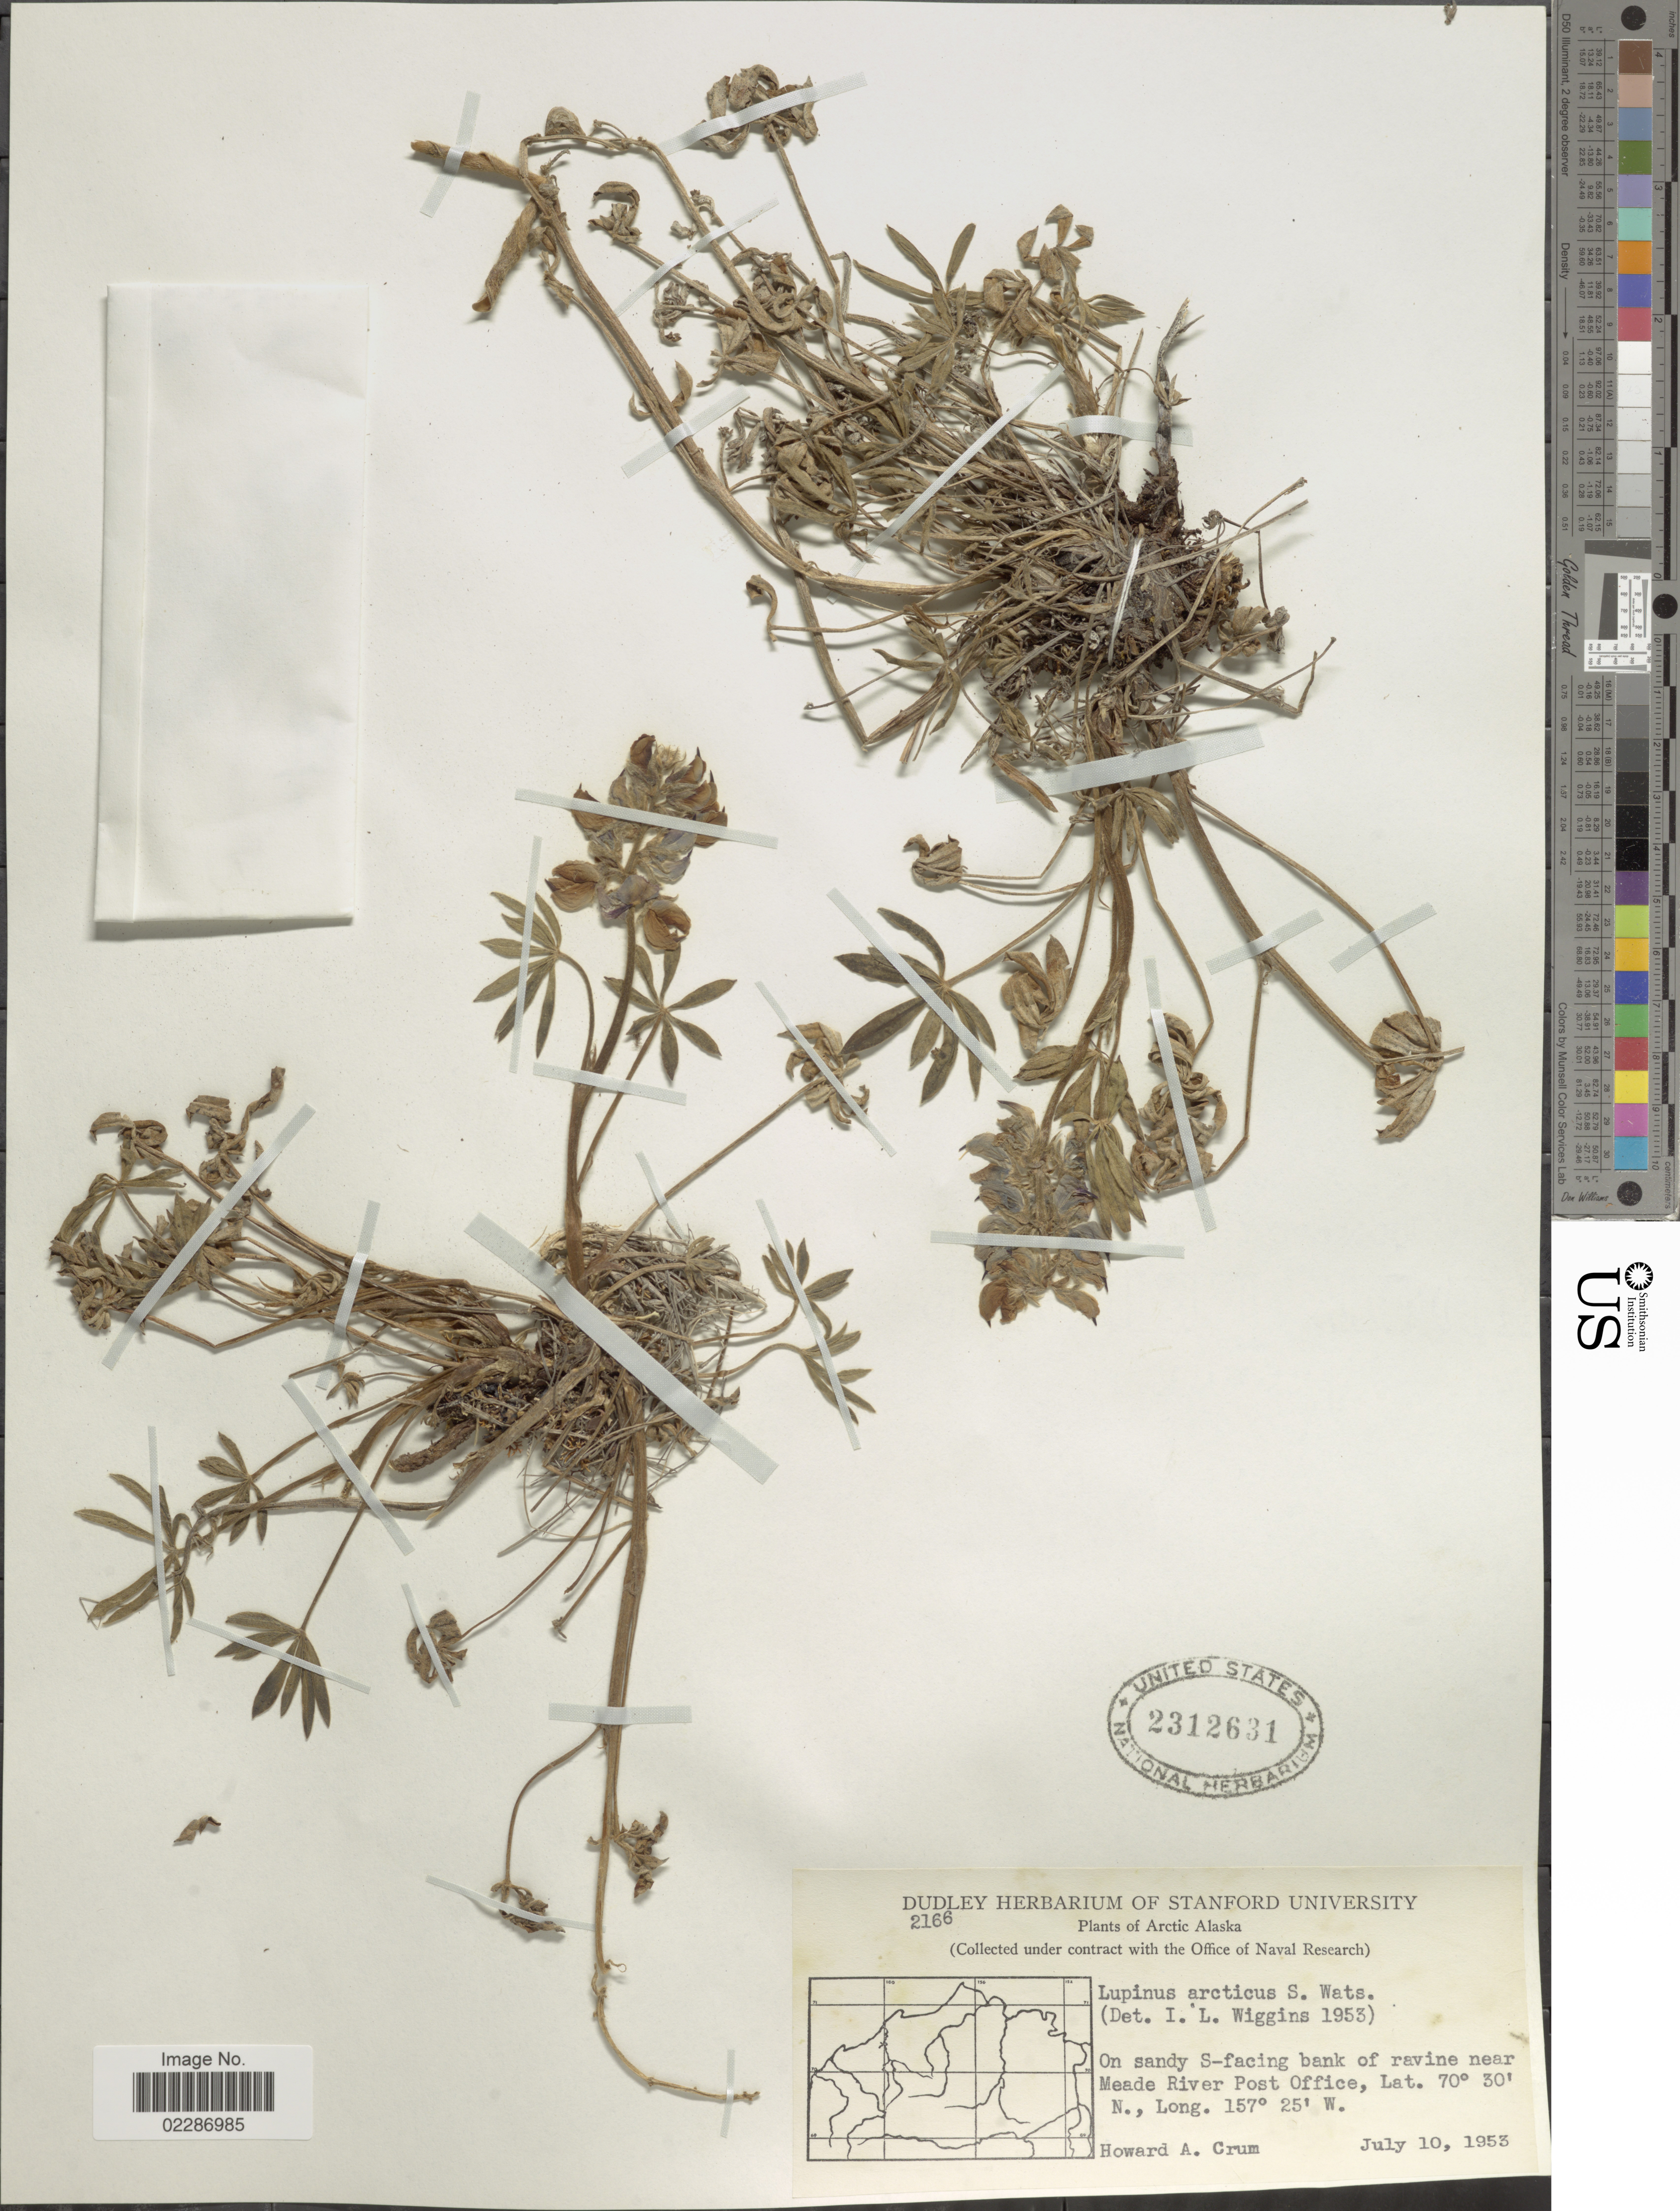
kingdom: Plantae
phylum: Tracheophyta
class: Magnoliopsida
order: Fabales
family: Fabaceae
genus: Lupinus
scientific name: Lupinus arcticus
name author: S. Watson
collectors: H. A. Crum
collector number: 2166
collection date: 1953-07-10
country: United States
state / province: Alaska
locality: Arctic Alaska, On Sandy S-facing bank of ravine near Meade River Post Office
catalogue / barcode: US 2312631